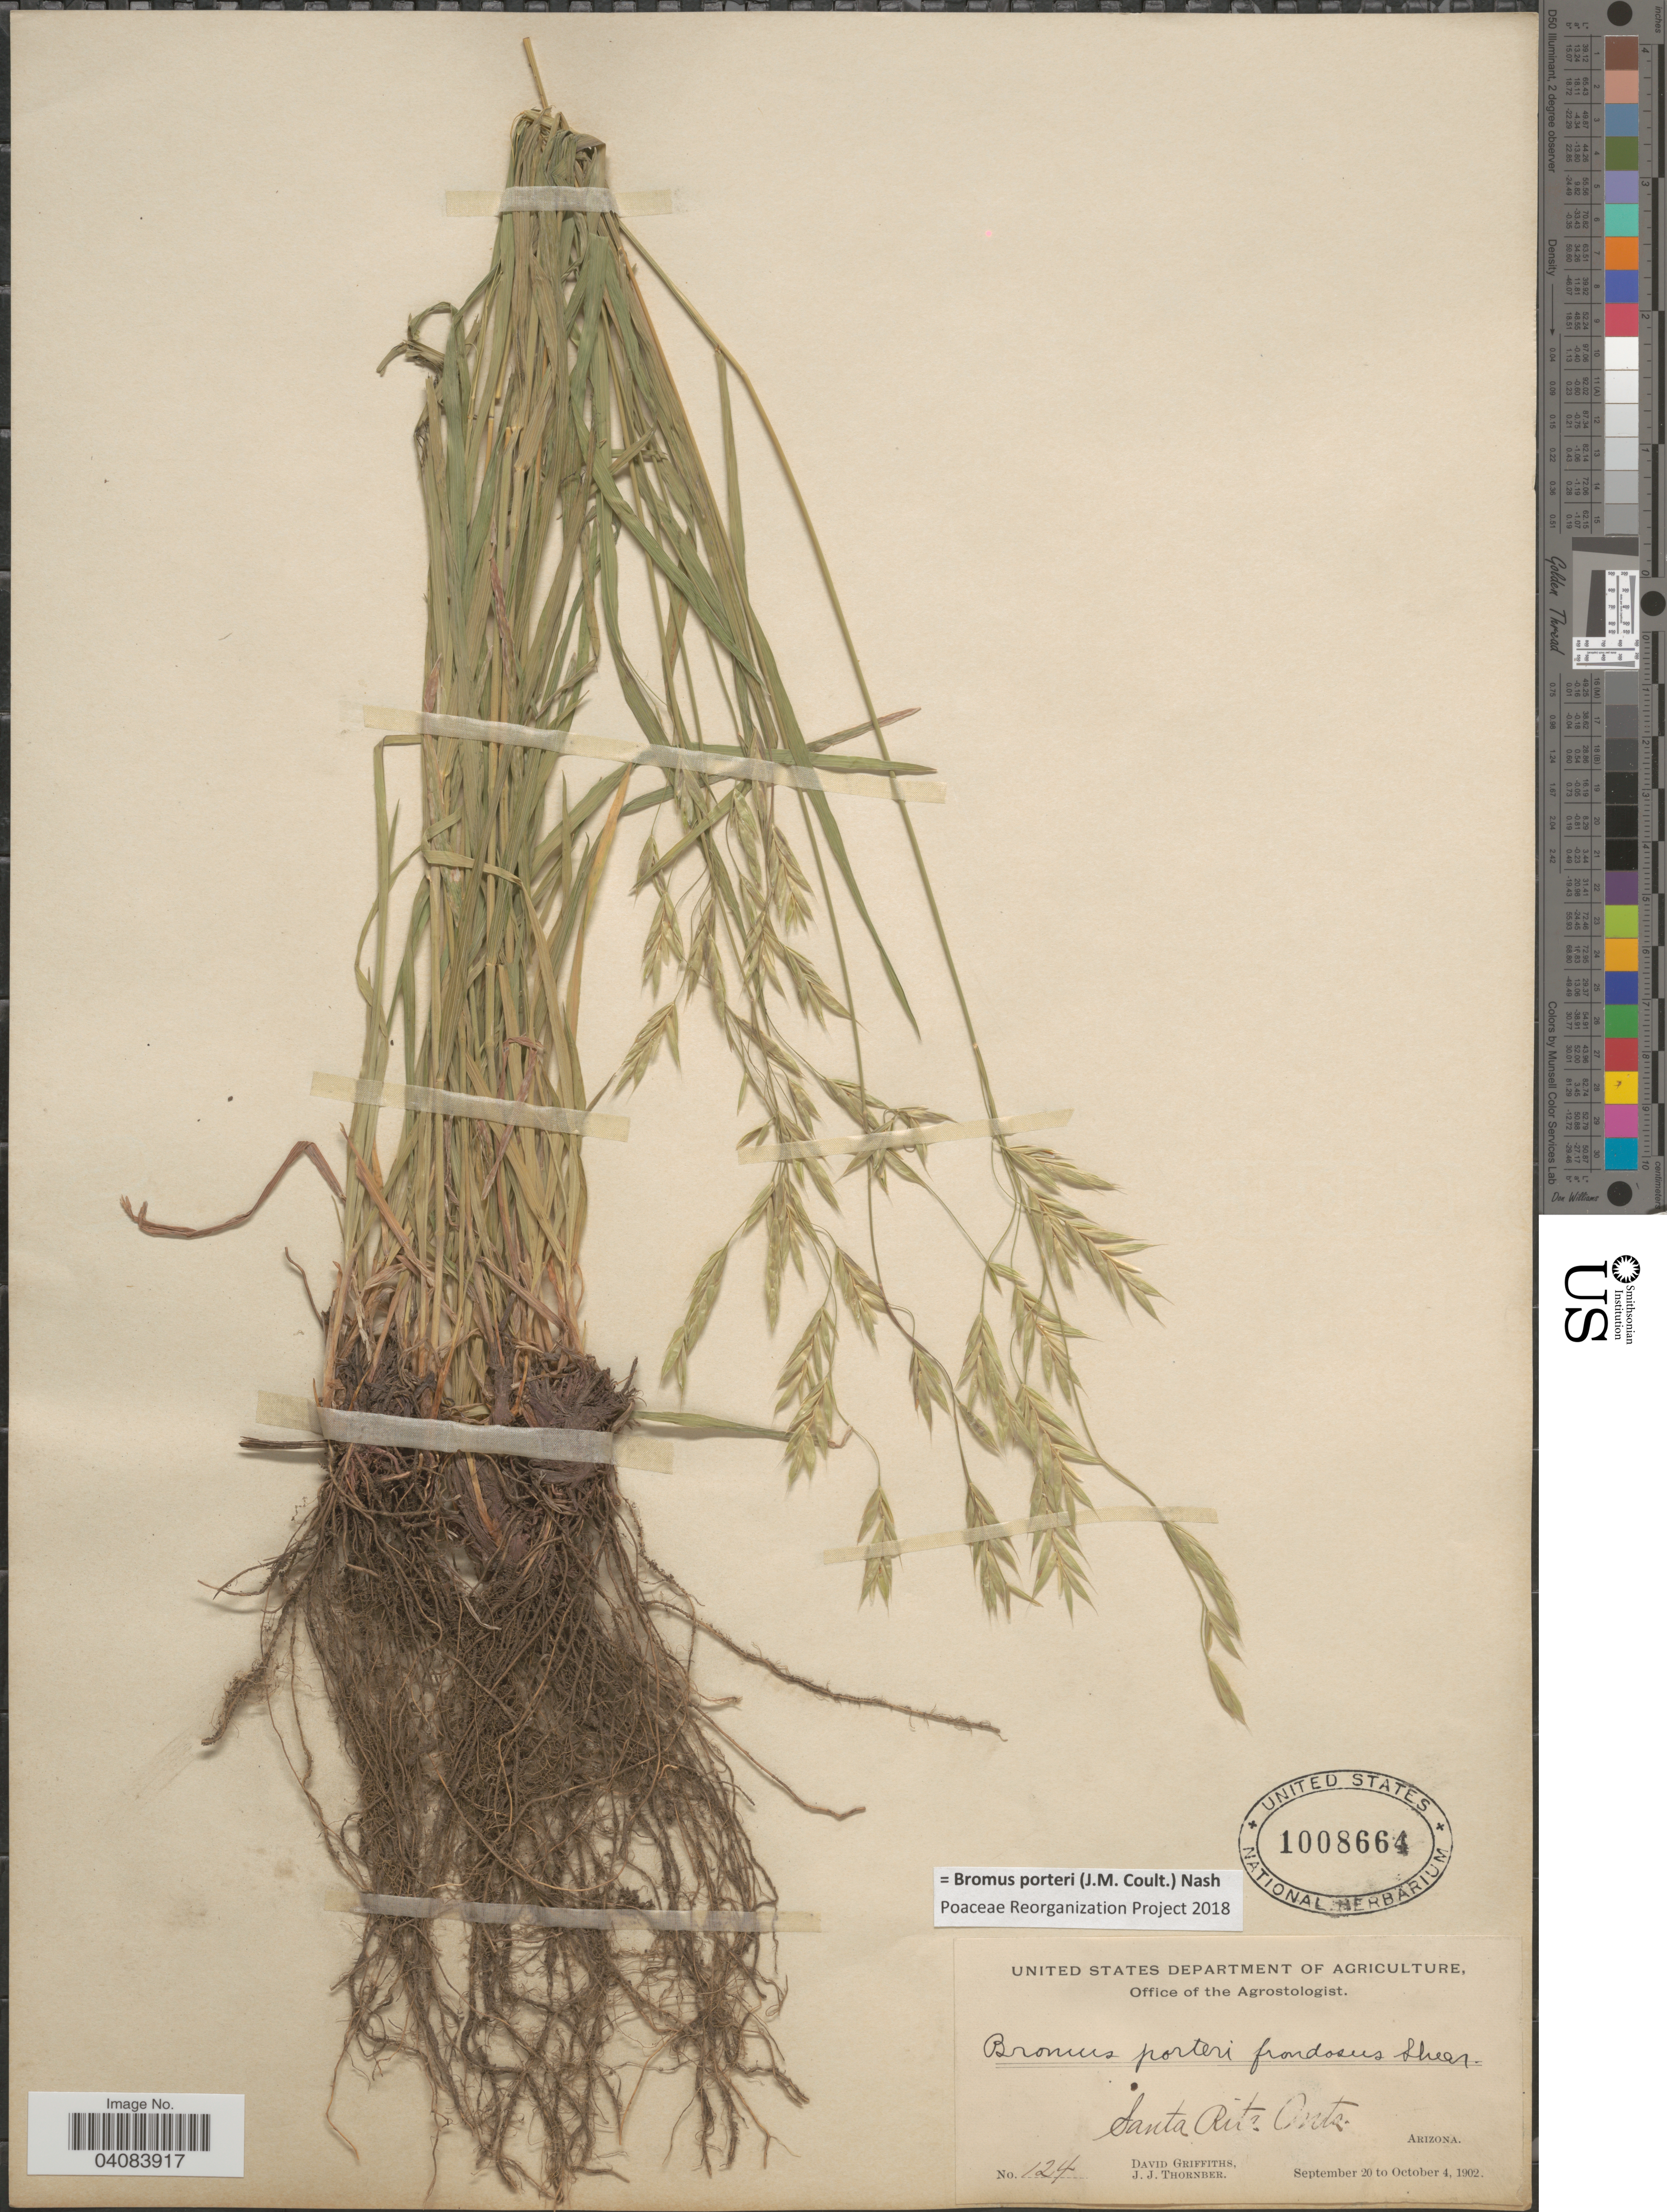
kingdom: Plantae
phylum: Tracheophyta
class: Liliopsida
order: Poales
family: Poaceae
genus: Bromus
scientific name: Bromus porteri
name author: (J.M. Coult.) Nash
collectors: D. Griffiths & J. Thornber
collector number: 124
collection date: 1902-09-20/1902-10-04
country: United States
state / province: Arizona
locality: Santa Rita Mts.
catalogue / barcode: US 1008664